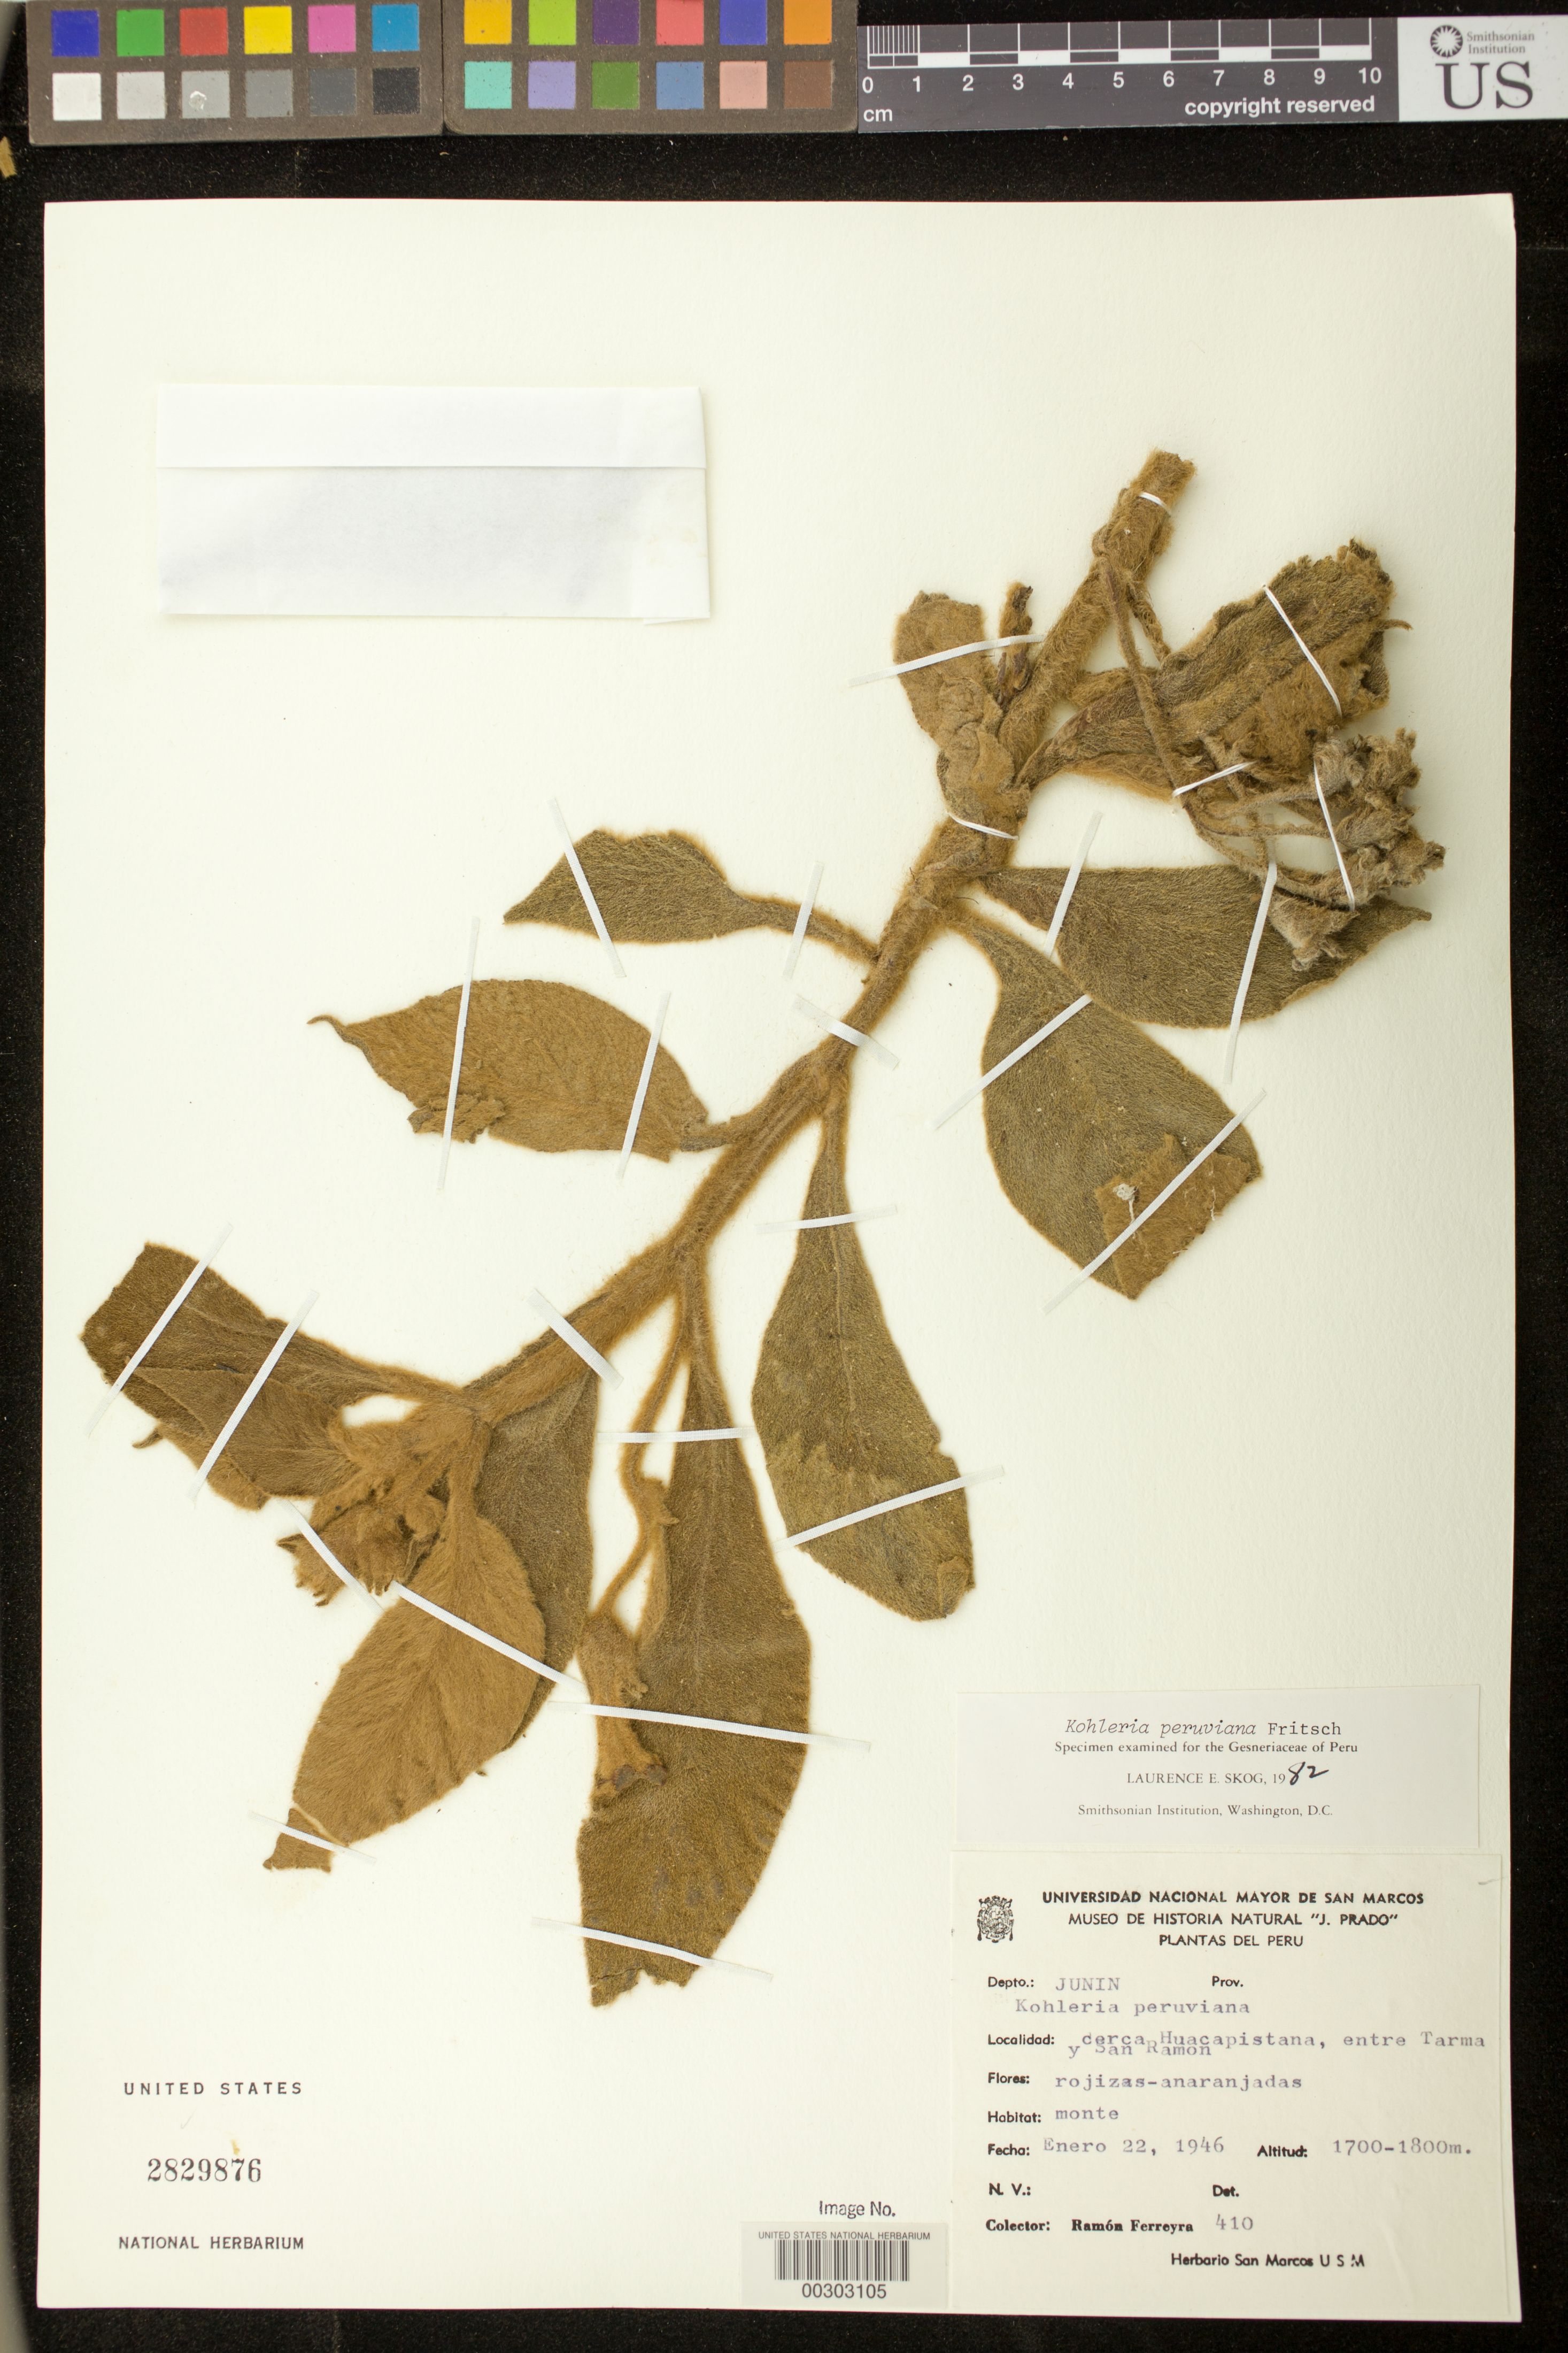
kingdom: Plantae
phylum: Tracheophyta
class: Magnoliopsida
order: Lamiales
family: Gesneriaceae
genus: Kohleria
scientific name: Kohleria peruviana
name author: Fritsch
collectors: R. A. Ferreyra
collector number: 410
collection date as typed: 22 Jan 1946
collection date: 1946-01-22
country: Peru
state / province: Junín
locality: Near Huacapistana, between Tarma and San Ramon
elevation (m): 1700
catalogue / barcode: US 2829876